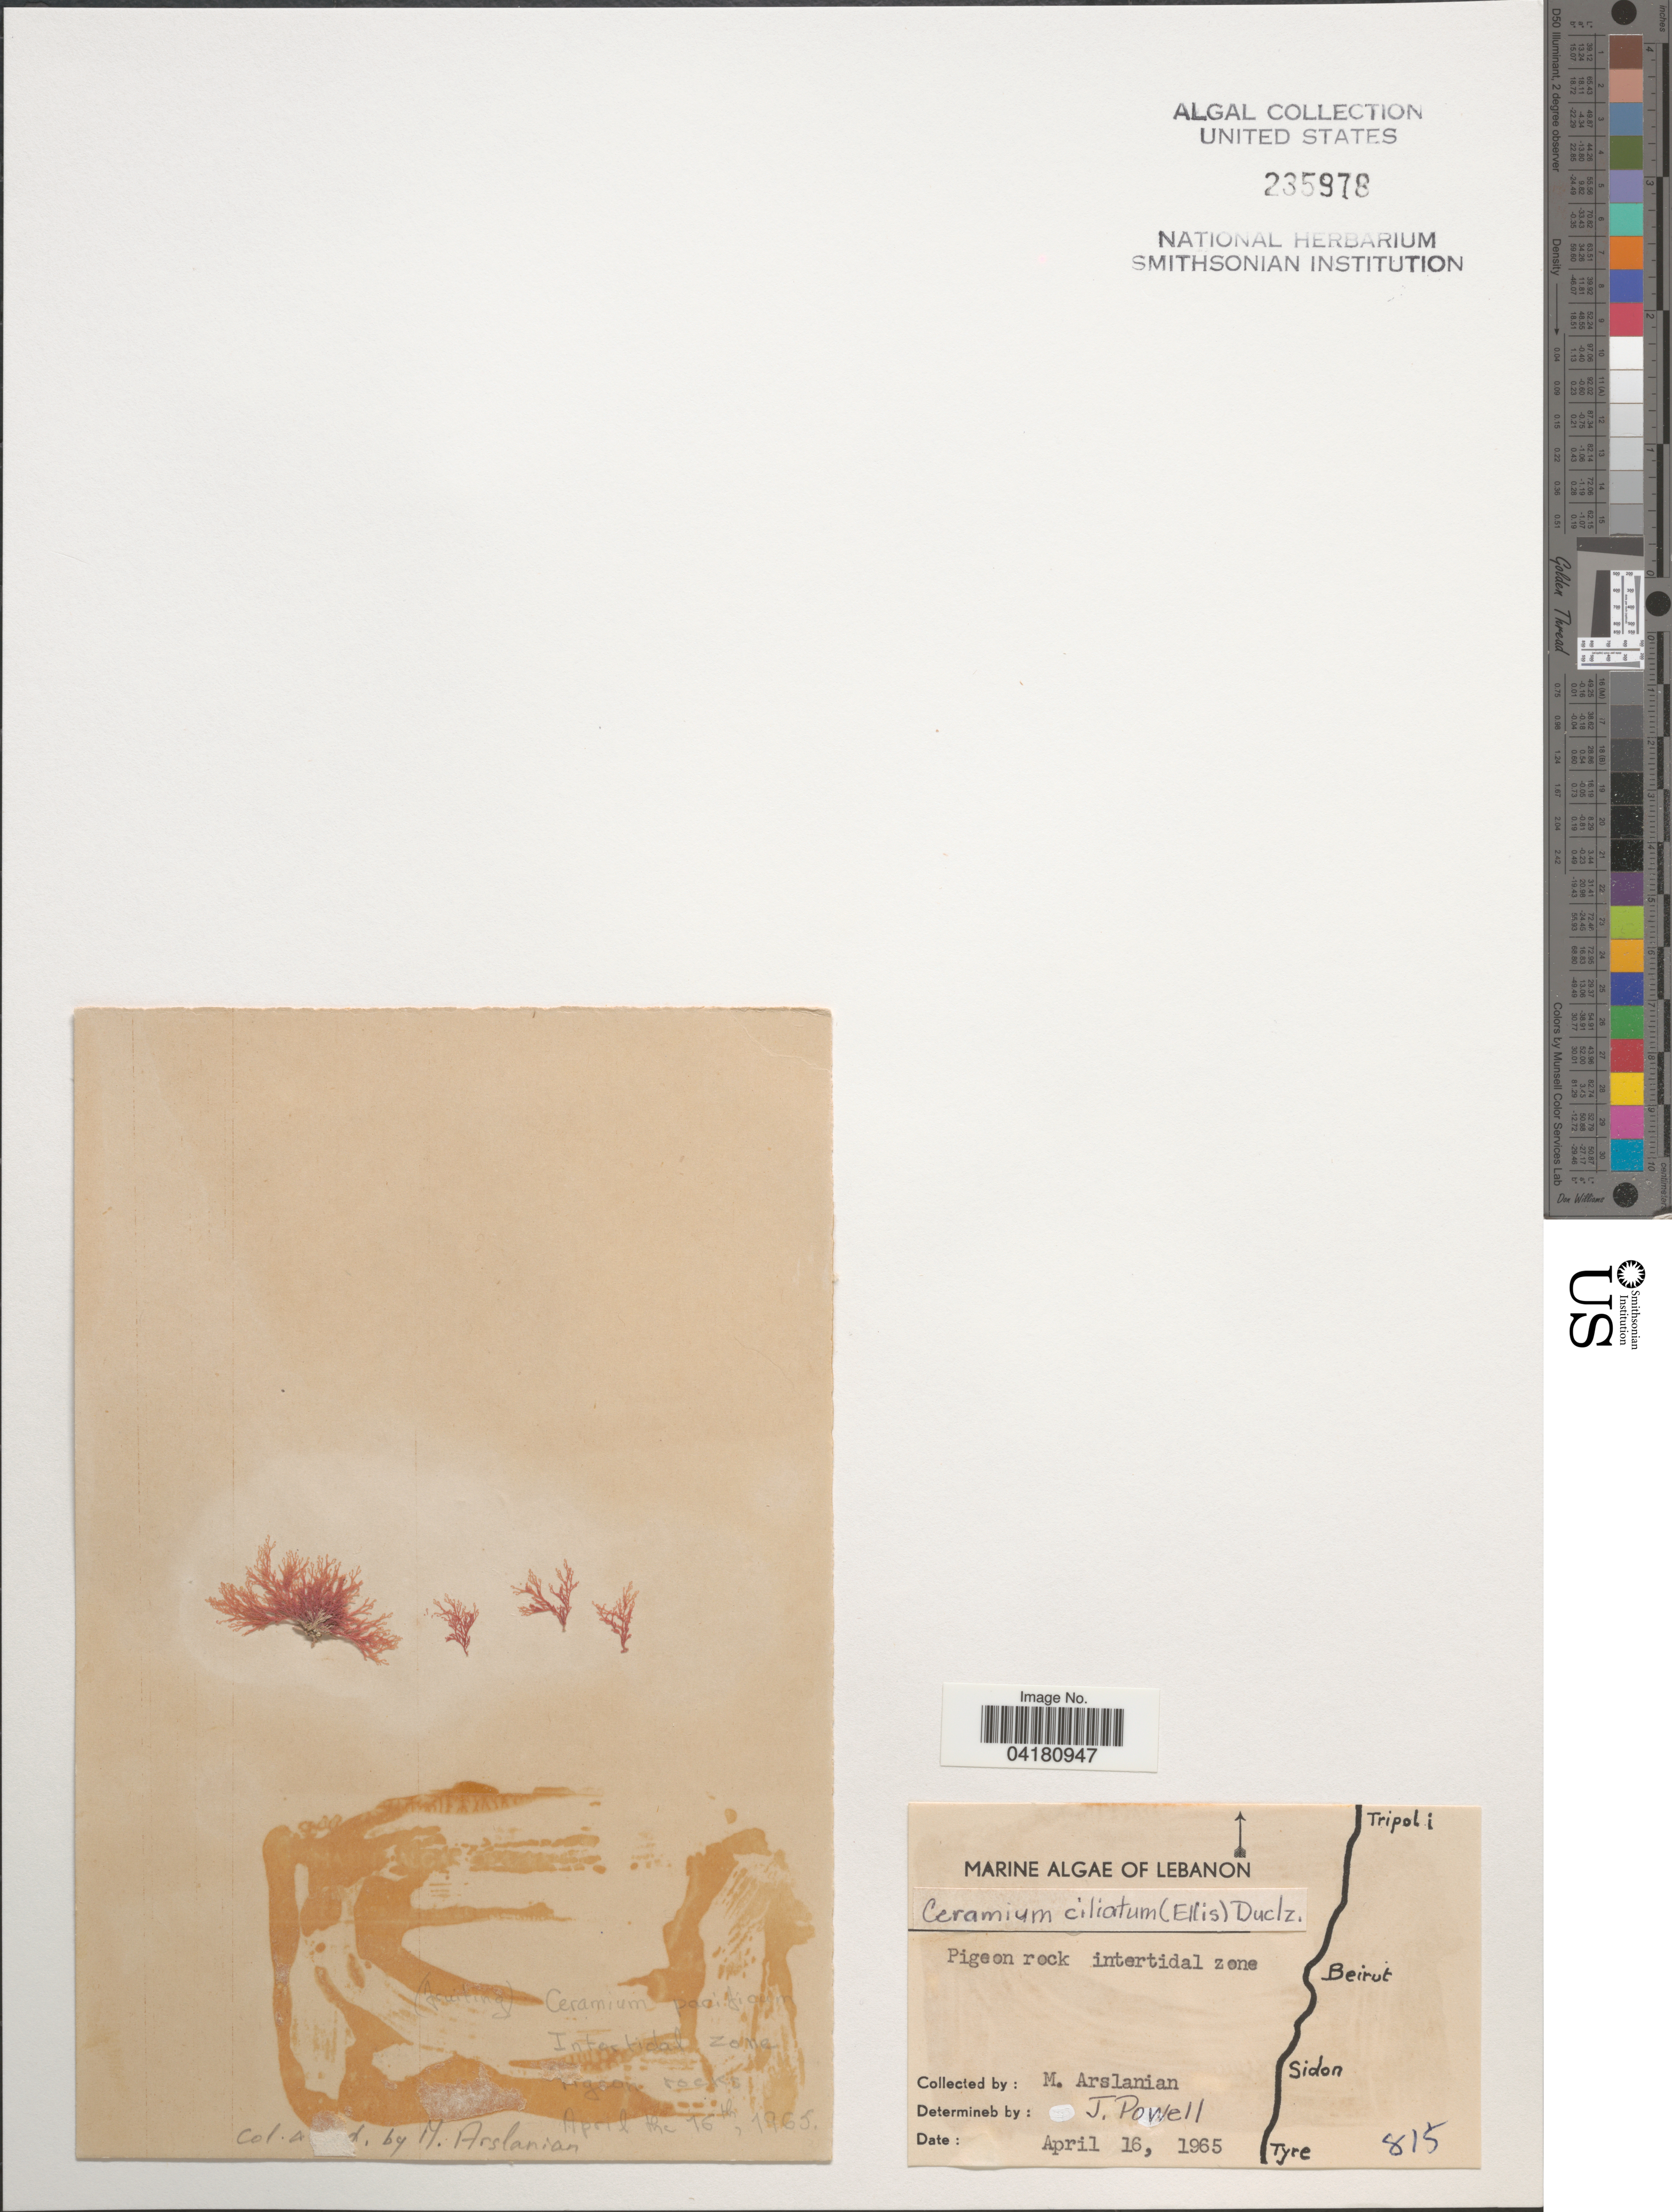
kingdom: Plantae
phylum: Rhodophyta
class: Florideophyceae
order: Ceramiales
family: Ceramiaceae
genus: Ceramium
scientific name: Ceramium ciliatum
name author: (J. Ellis) Ducluzeau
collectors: M. Arslanian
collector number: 815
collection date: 1965-04-16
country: Lebanon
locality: Pigeon rock intertidal zone.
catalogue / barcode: US 235978